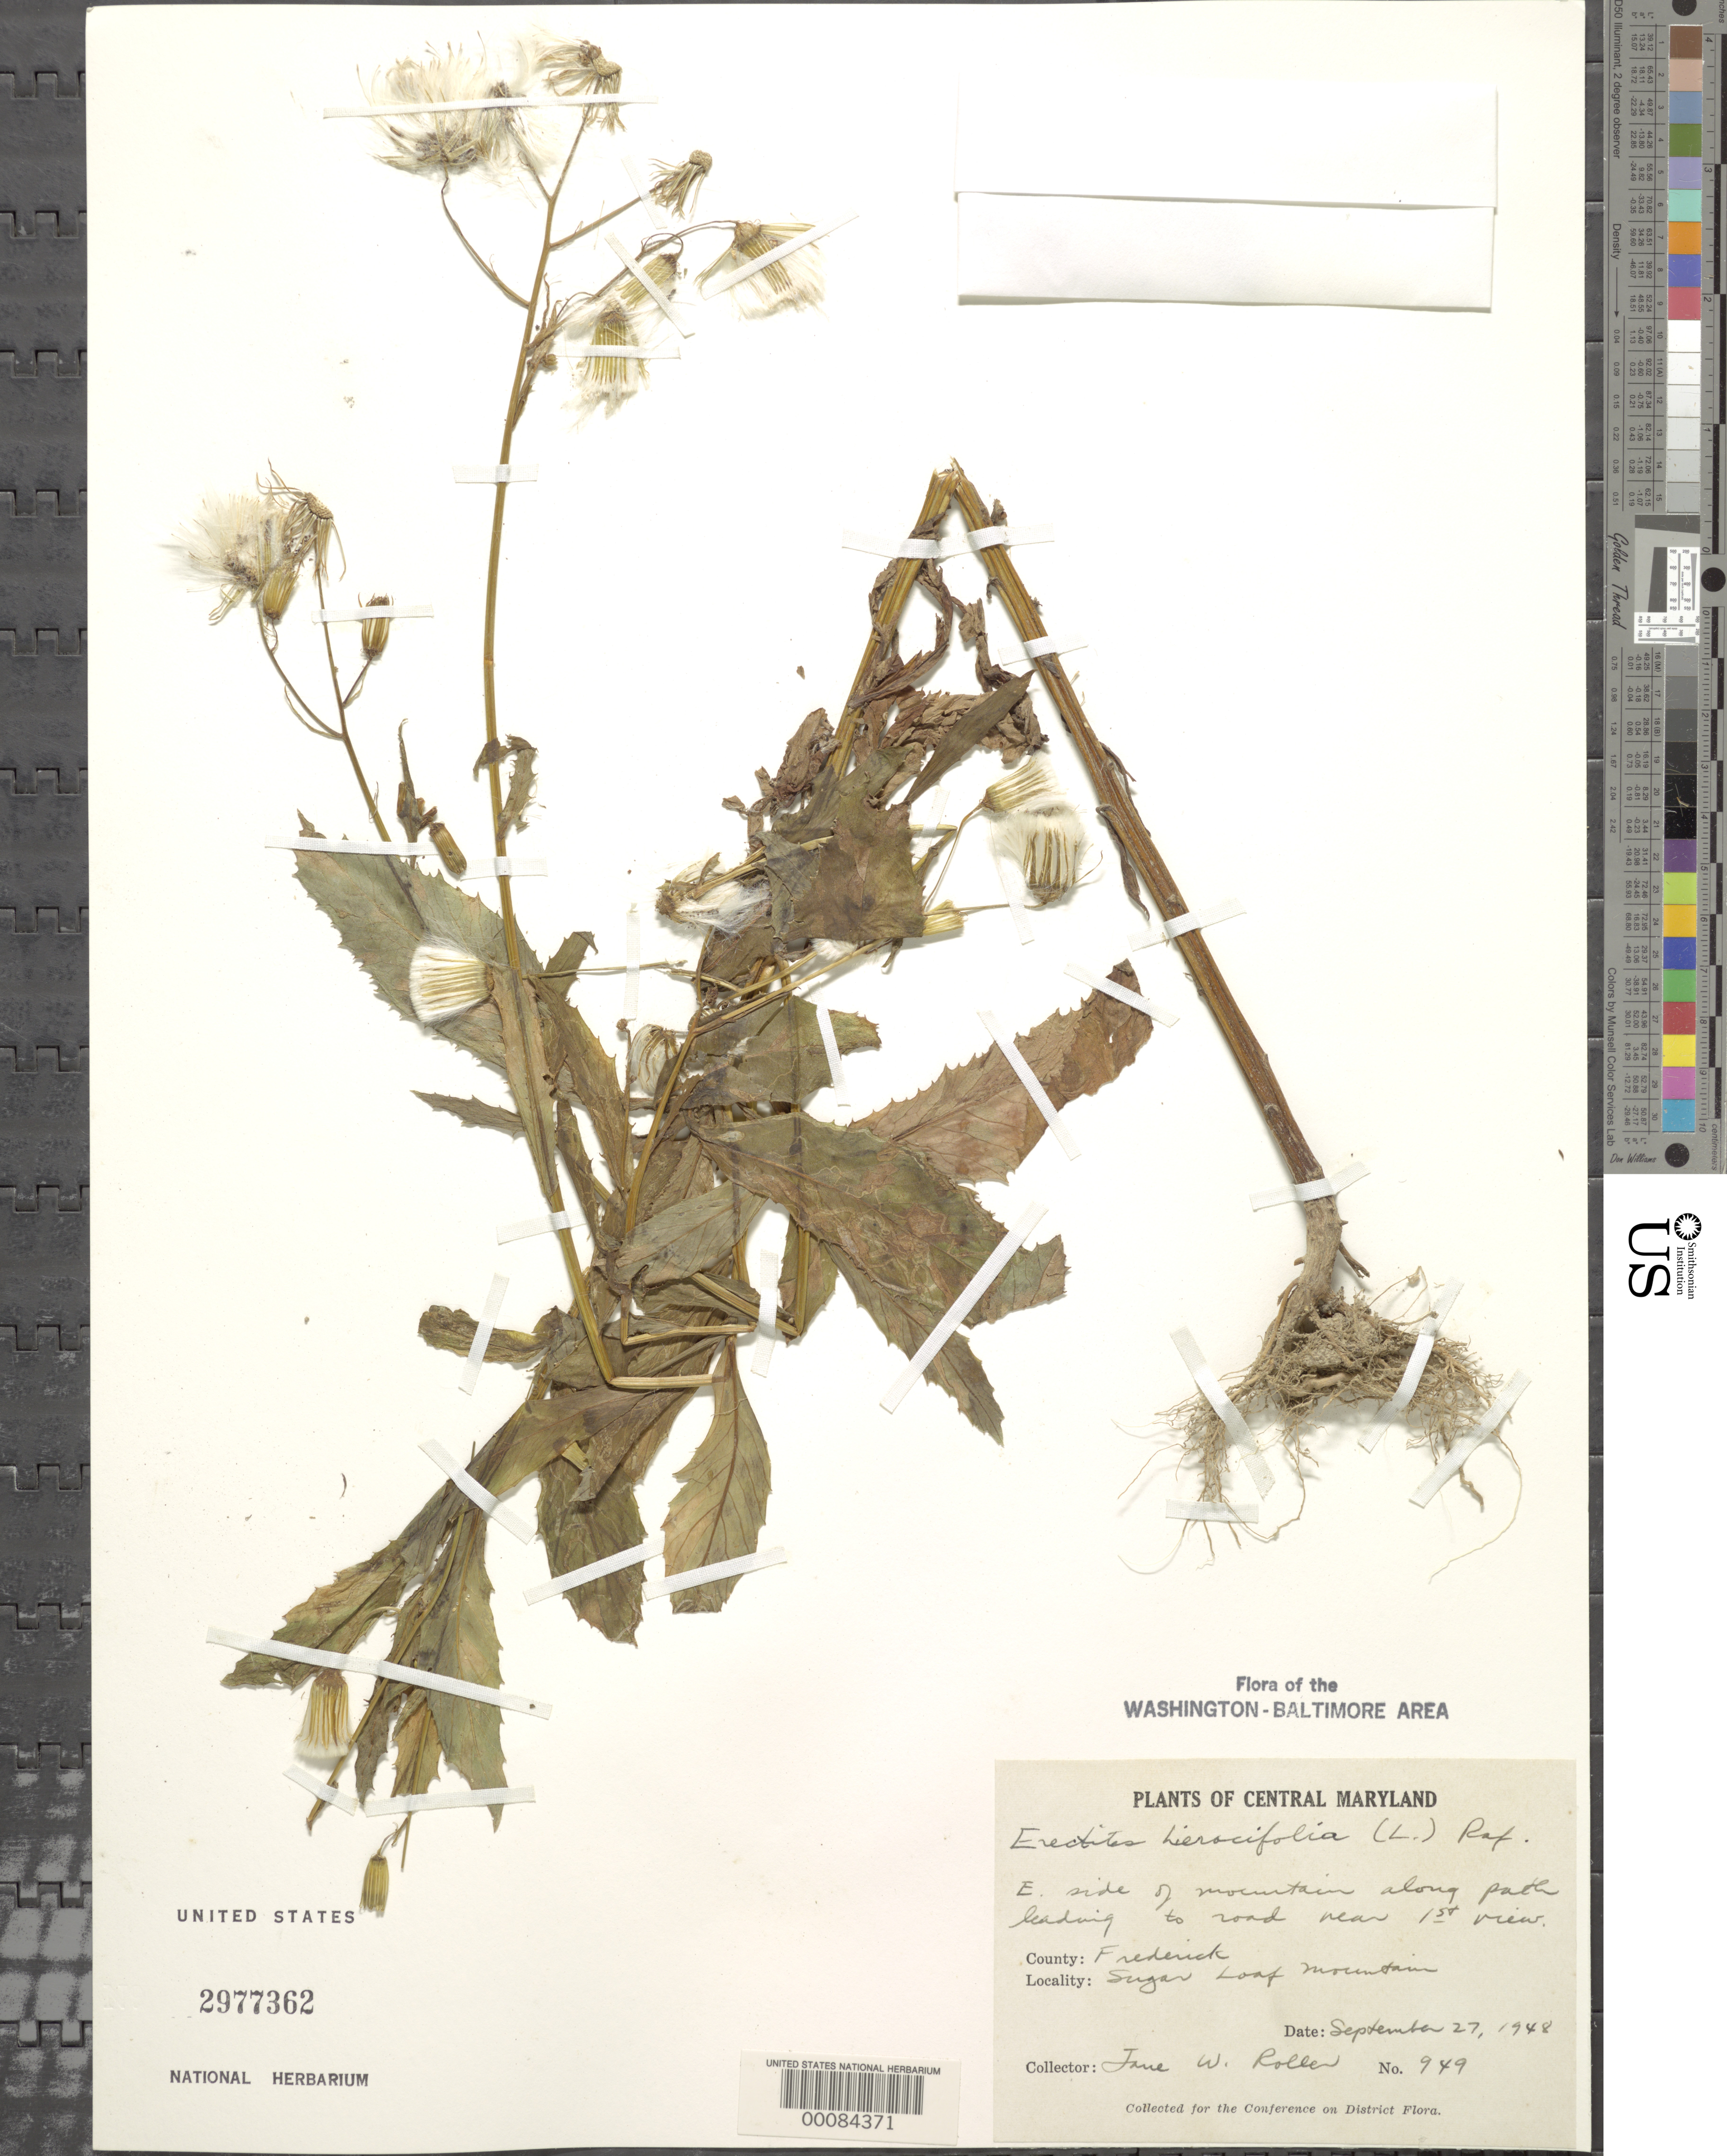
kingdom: Plantae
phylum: Tracheophyta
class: Magnoliopsida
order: Asterales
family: Asteraceae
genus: Erechtites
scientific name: Erechtites hieraciifolius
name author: (L.) Raf. ex DC.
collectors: J. W. Roller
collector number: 949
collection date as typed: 27 Sep 1948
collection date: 1948-09-27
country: United States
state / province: Maryland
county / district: Frederick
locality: Sugar Loaf Mountain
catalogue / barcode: US 2977362